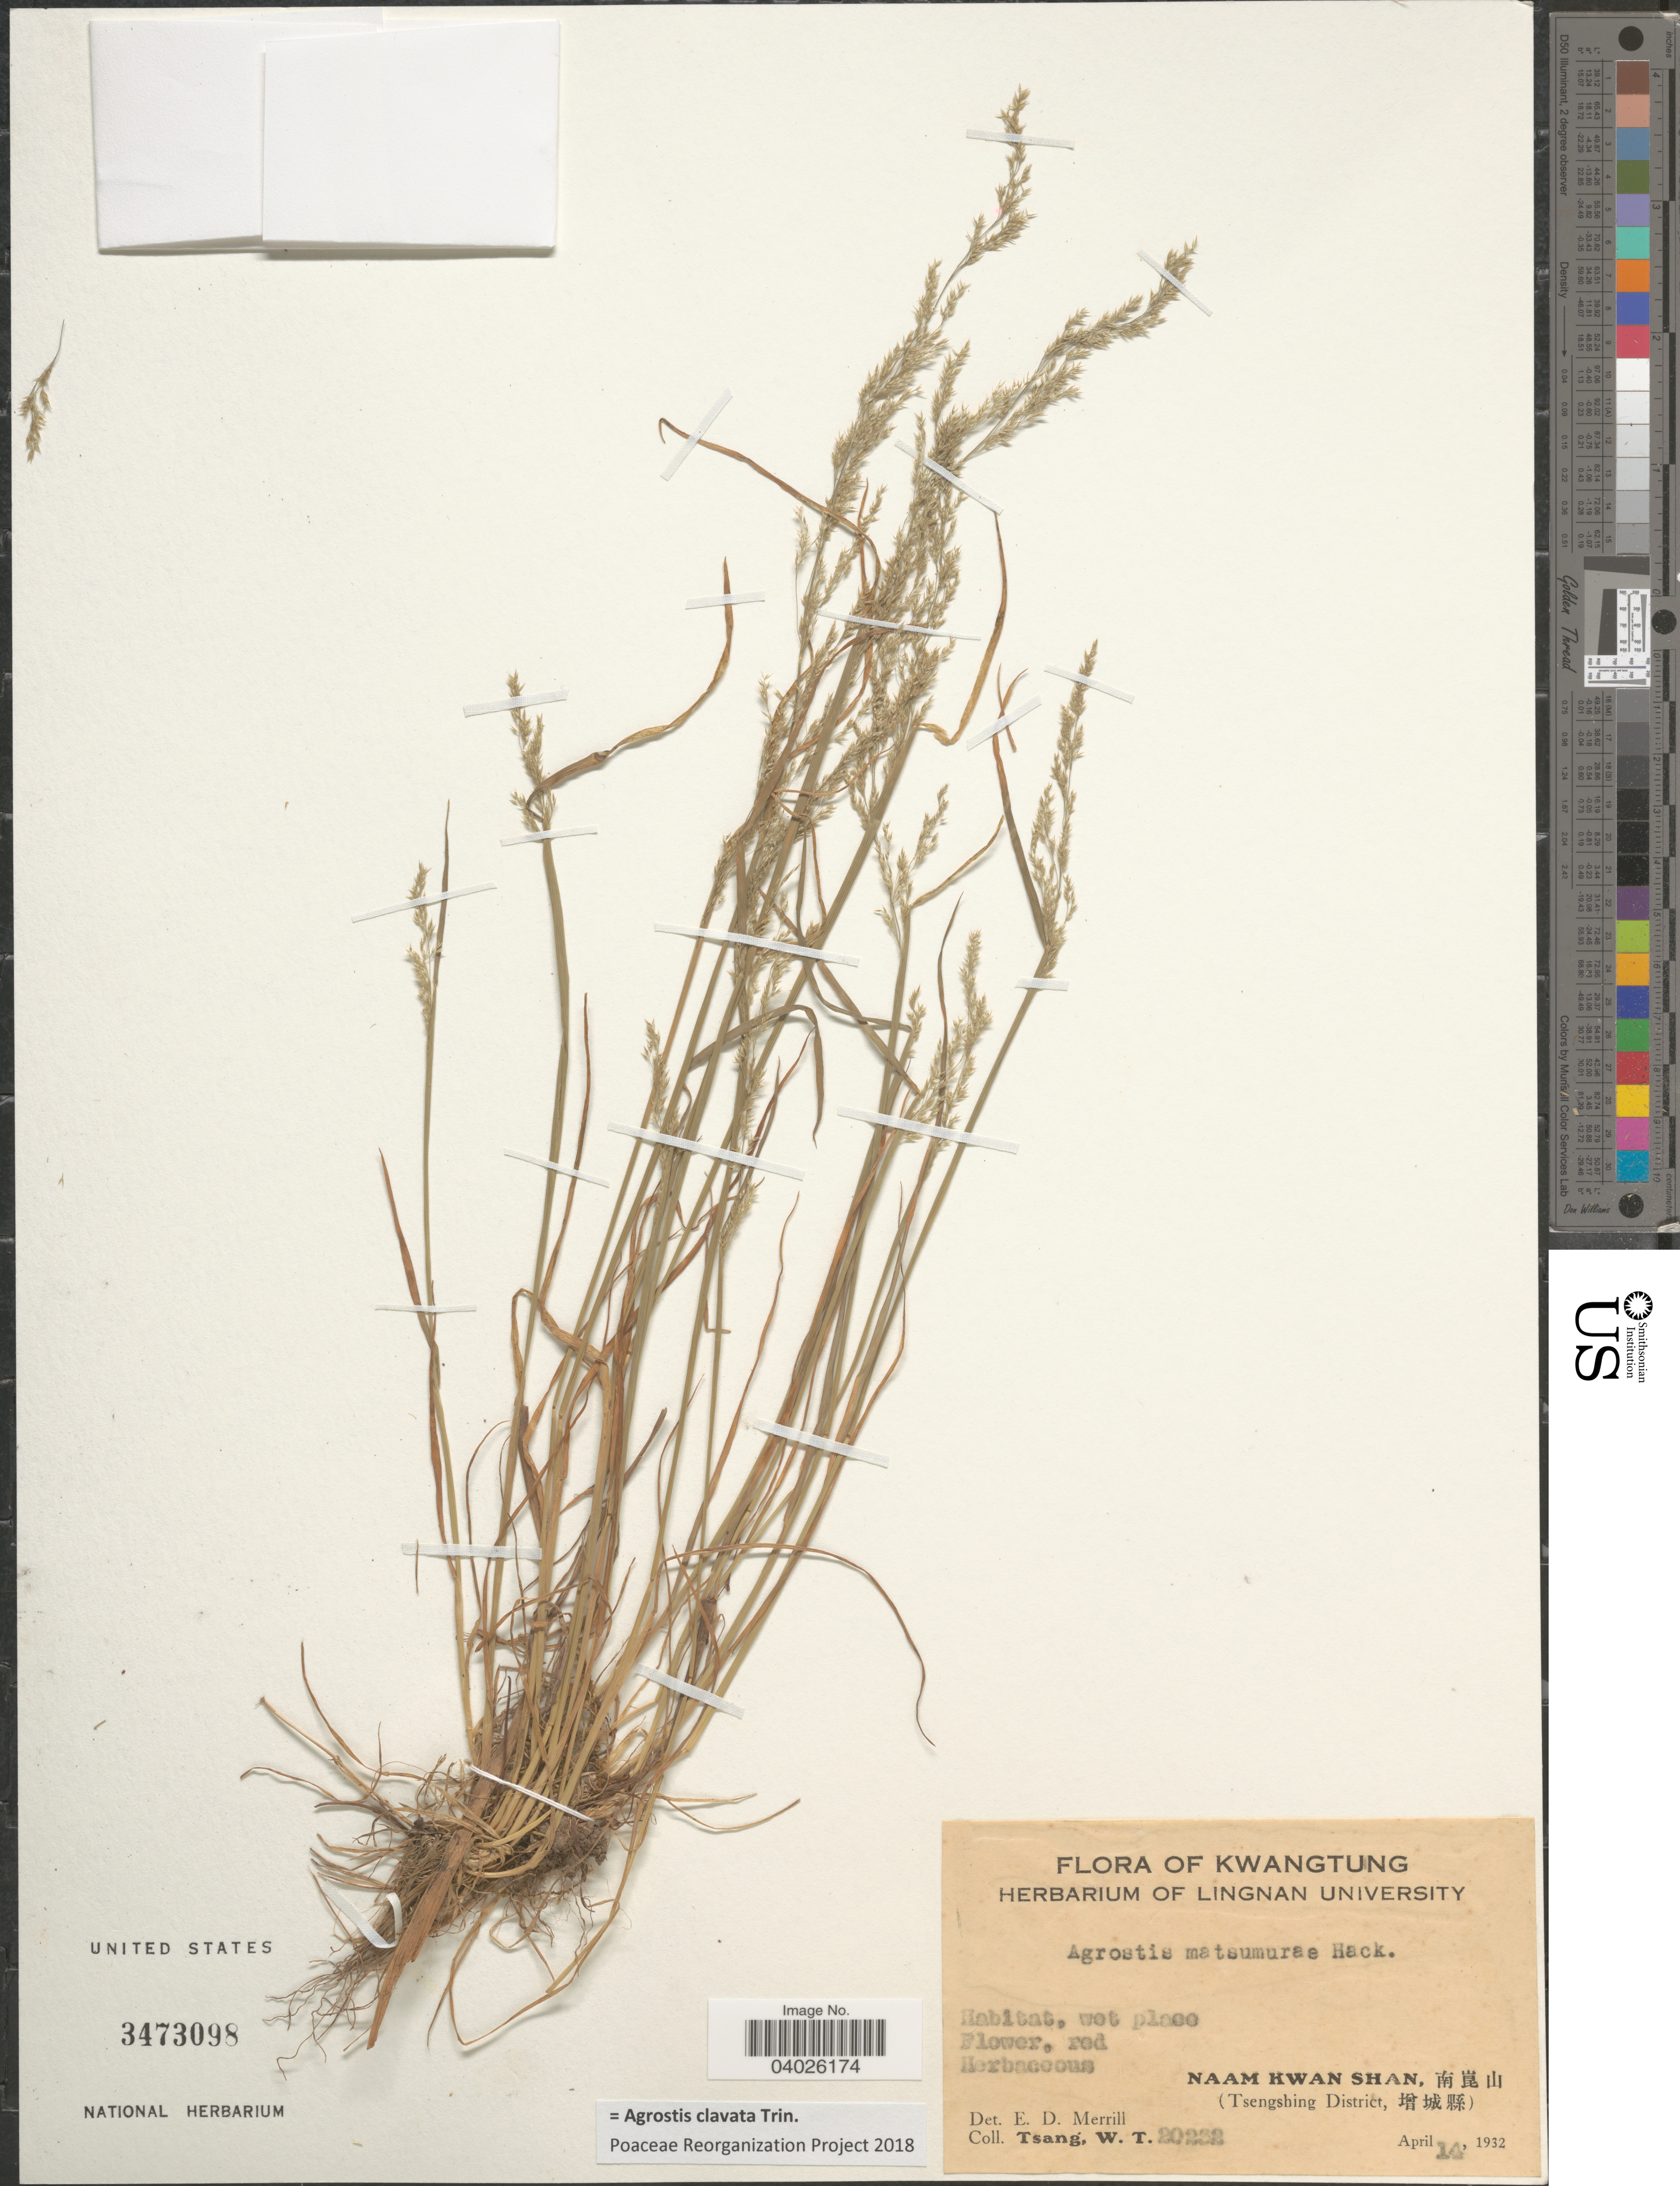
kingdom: Plantae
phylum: Tracheophyta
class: Liliopsida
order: Poales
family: Poaceae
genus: Agrostis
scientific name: Agrostis clavata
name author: Trin.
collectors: W. T. Tsang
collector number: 20232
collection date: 1932-04-14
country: China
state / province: Guangdong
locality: Kwangtung. Naam Kwan Shan, X. (Tsengshing District, X).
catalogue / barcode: US 3473098